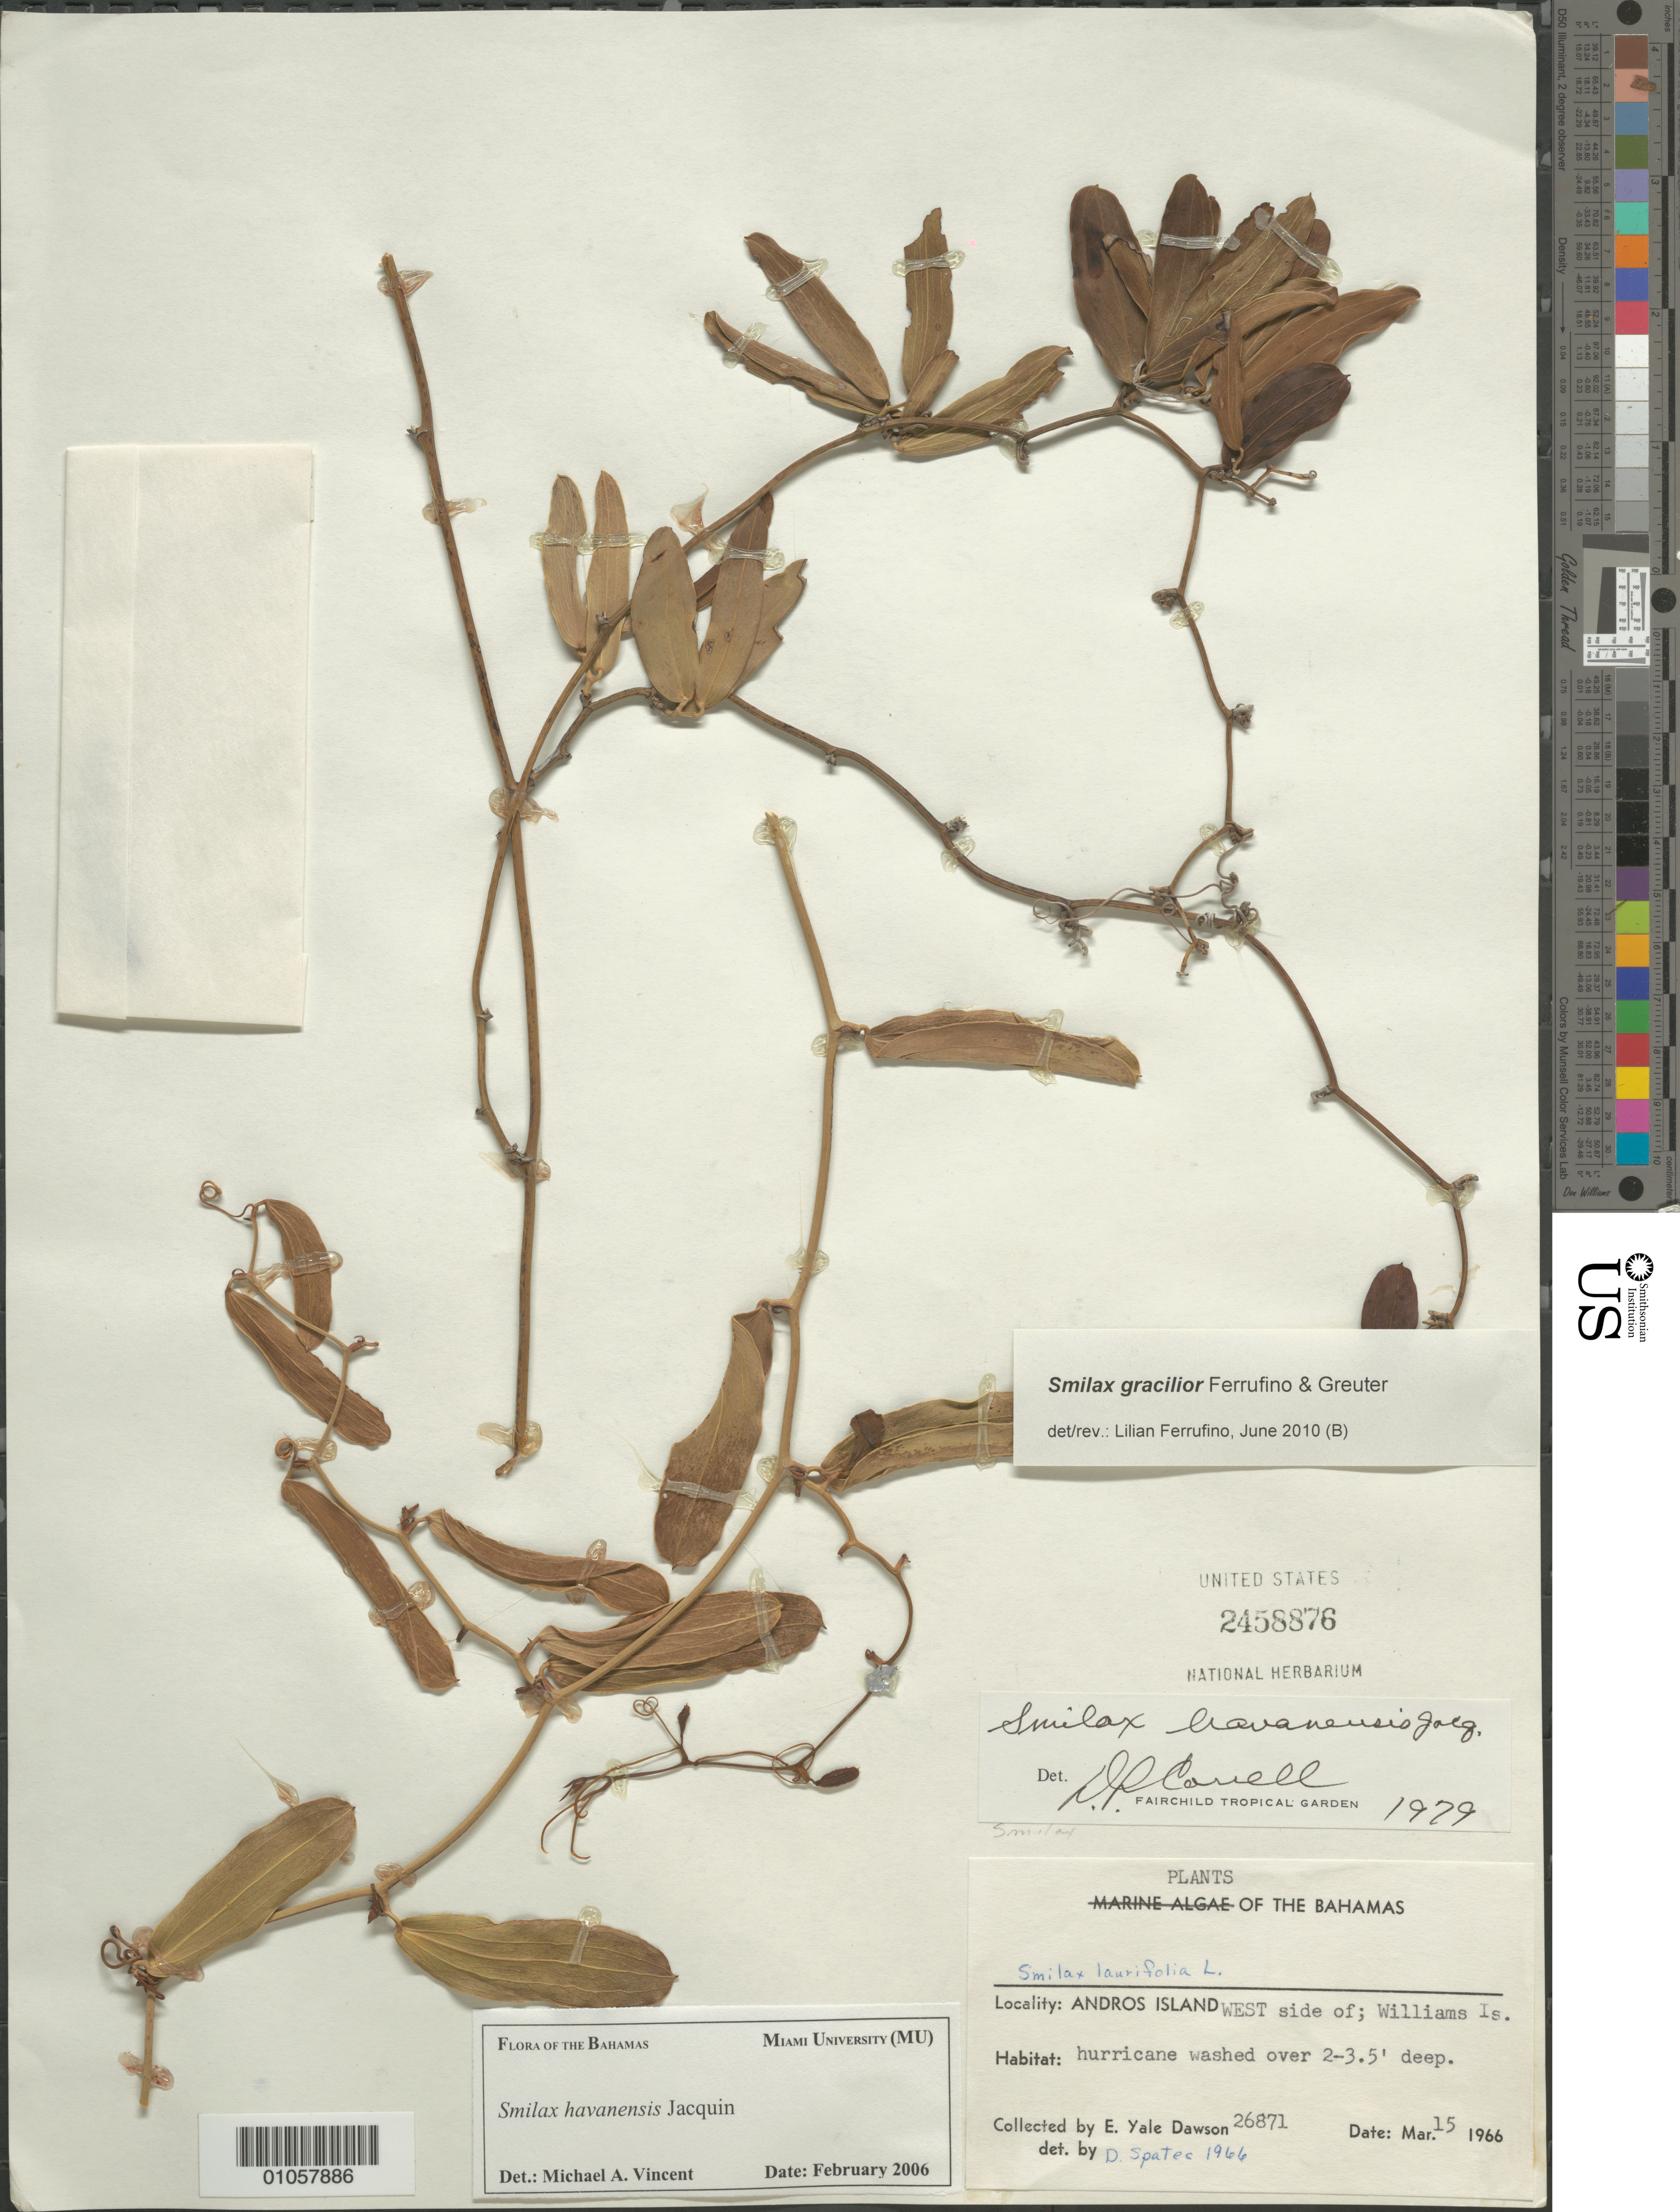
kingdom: Plantae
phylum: Tracheophyta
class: Liliopsida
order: Liliales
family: Smilacaceae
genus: Smilax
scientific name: Smilax gracilior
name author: Ferrufino & Greuter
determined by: Ferrufino, L., (USJ), Herbario Universidad de Costa Rica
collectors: E. Y. Dawson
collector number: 26871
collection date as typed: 15 Mar 1966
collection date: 1966-03-15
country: Bahamas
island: Andros I.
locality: West side of ; Williams Is.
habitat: Hurricane washed over 2-3.5 feet deep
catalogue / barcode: US 2458876